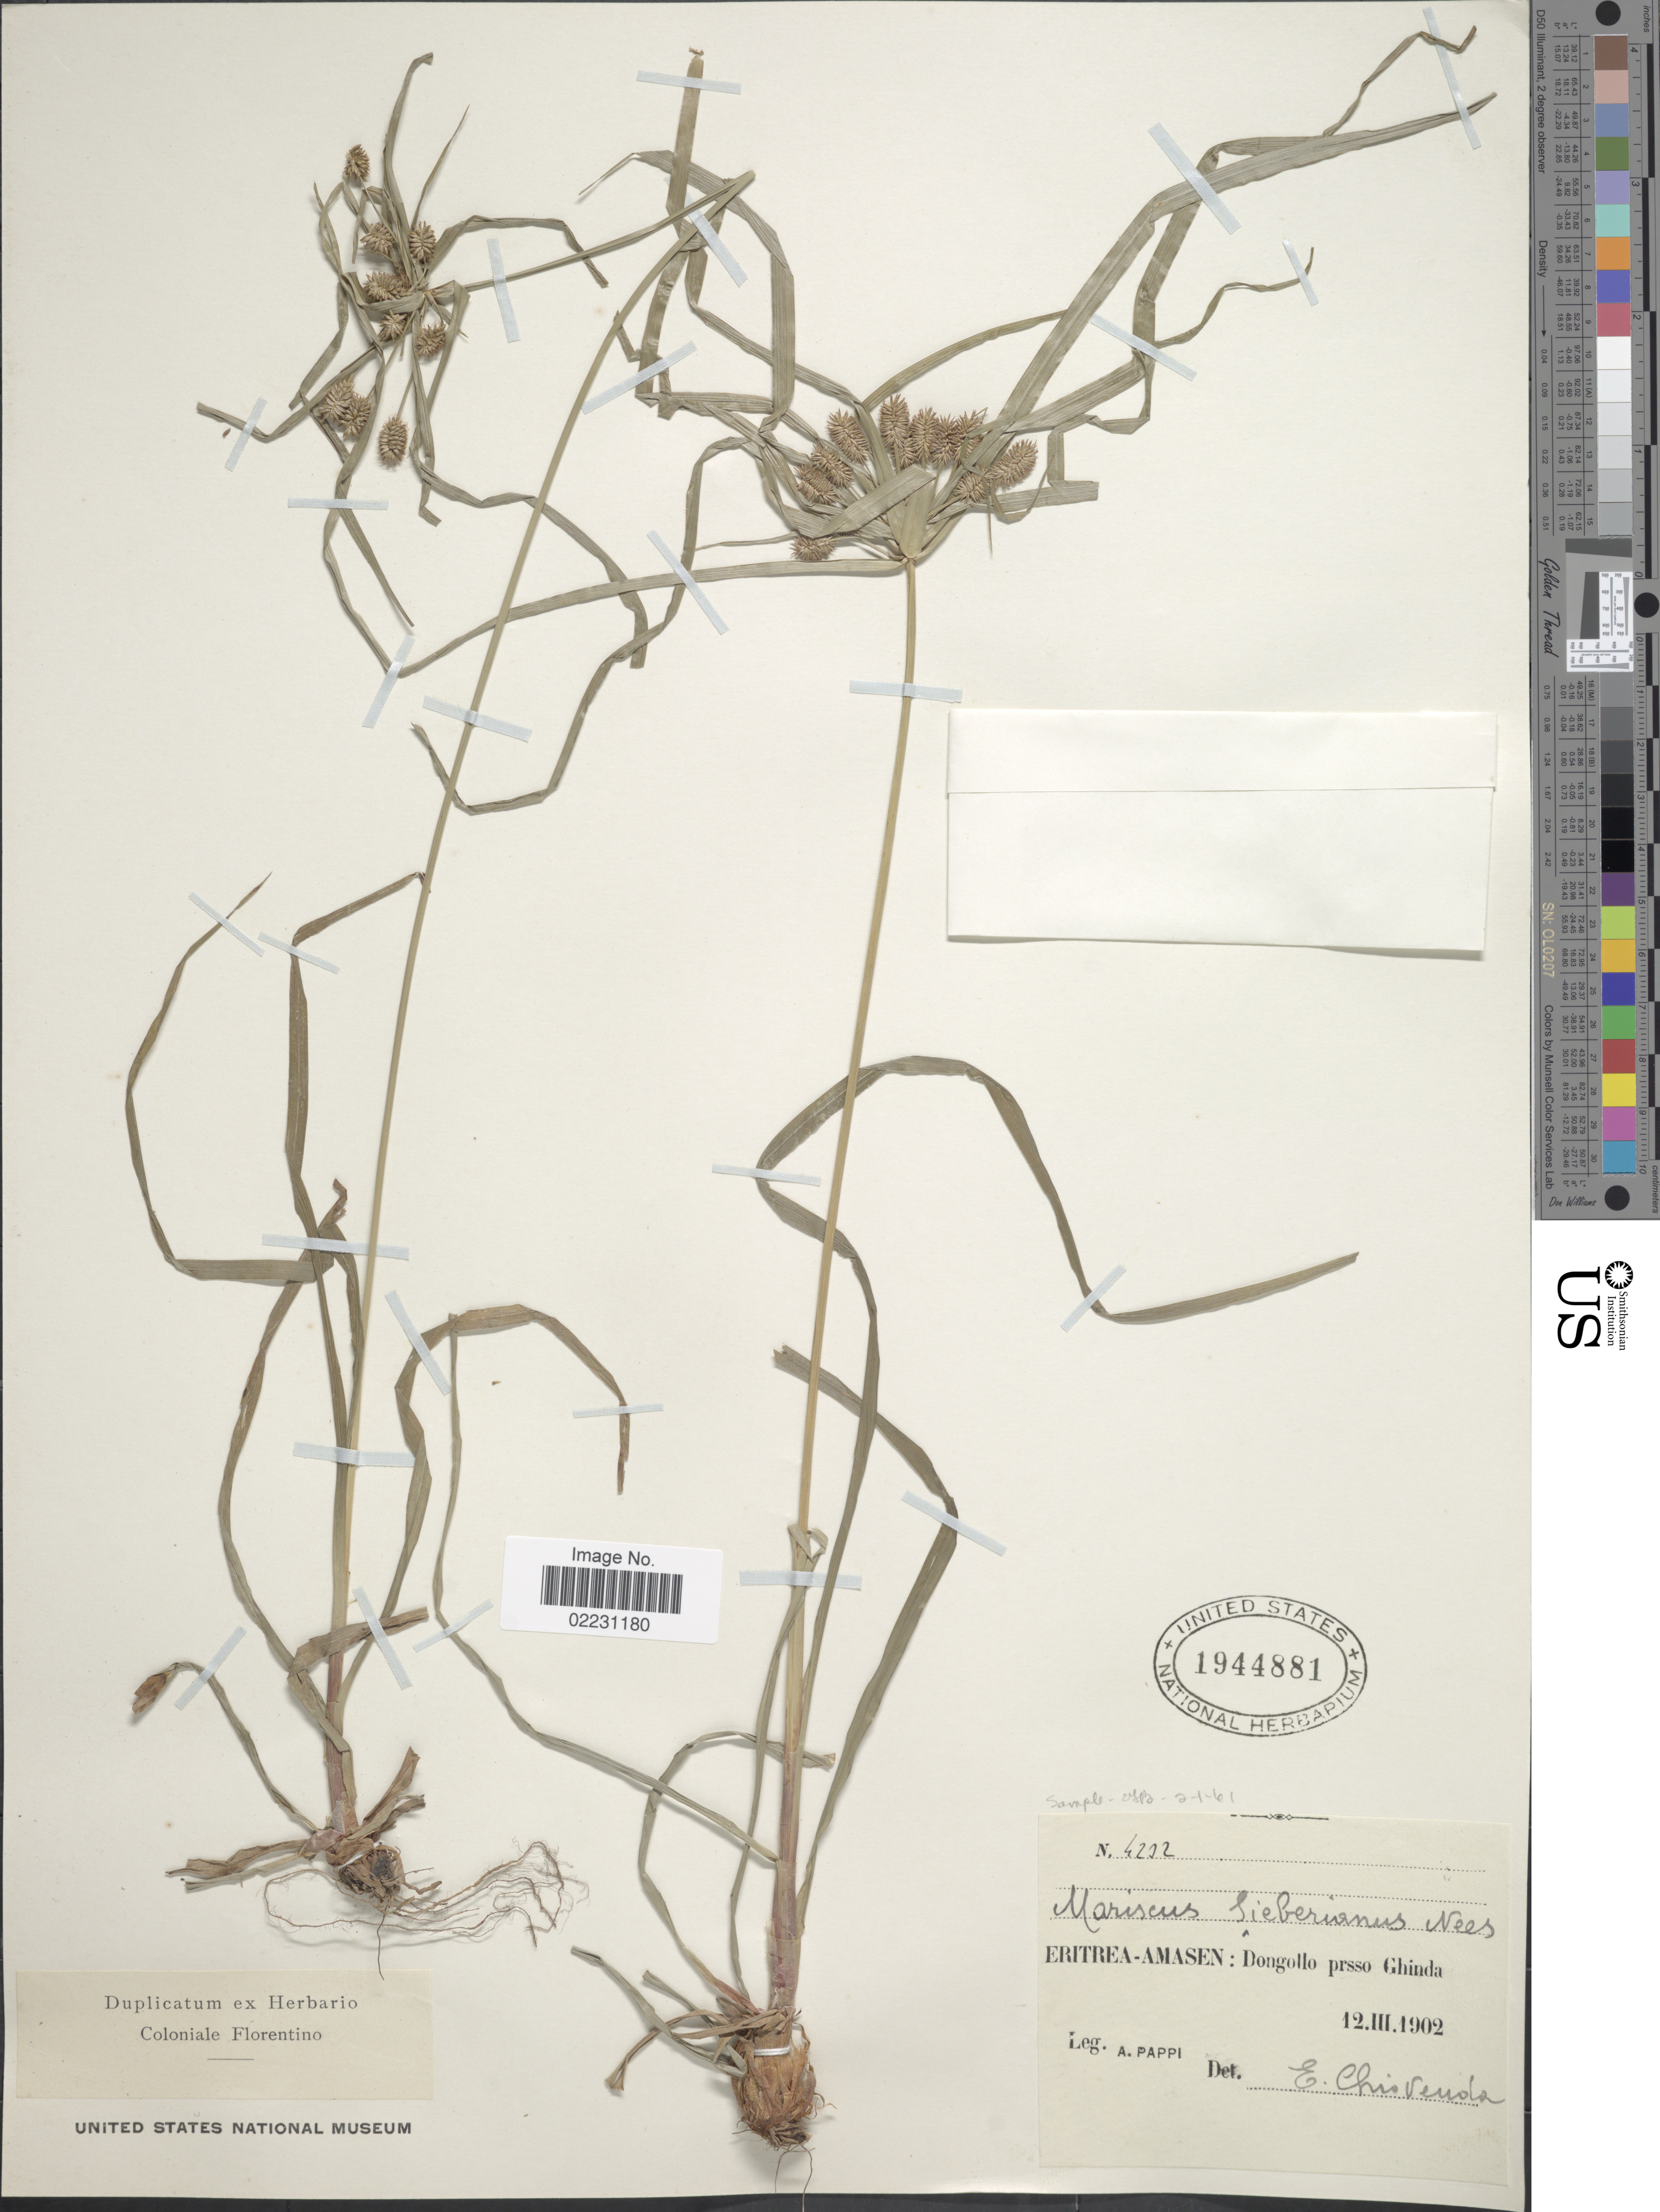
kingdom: Plantae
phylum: Tracheophyta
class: Liliopsida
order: Poales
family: Cyperaceae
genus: Cyperus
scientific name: Cyperus cyperoides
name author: (L.) Kuntze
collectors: A. Pappi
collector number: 4212*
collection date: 1902-03-12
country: Eritrea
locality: Eritrea-Amasen: Dongollo prsso Ghinda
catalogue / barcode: US 1944881